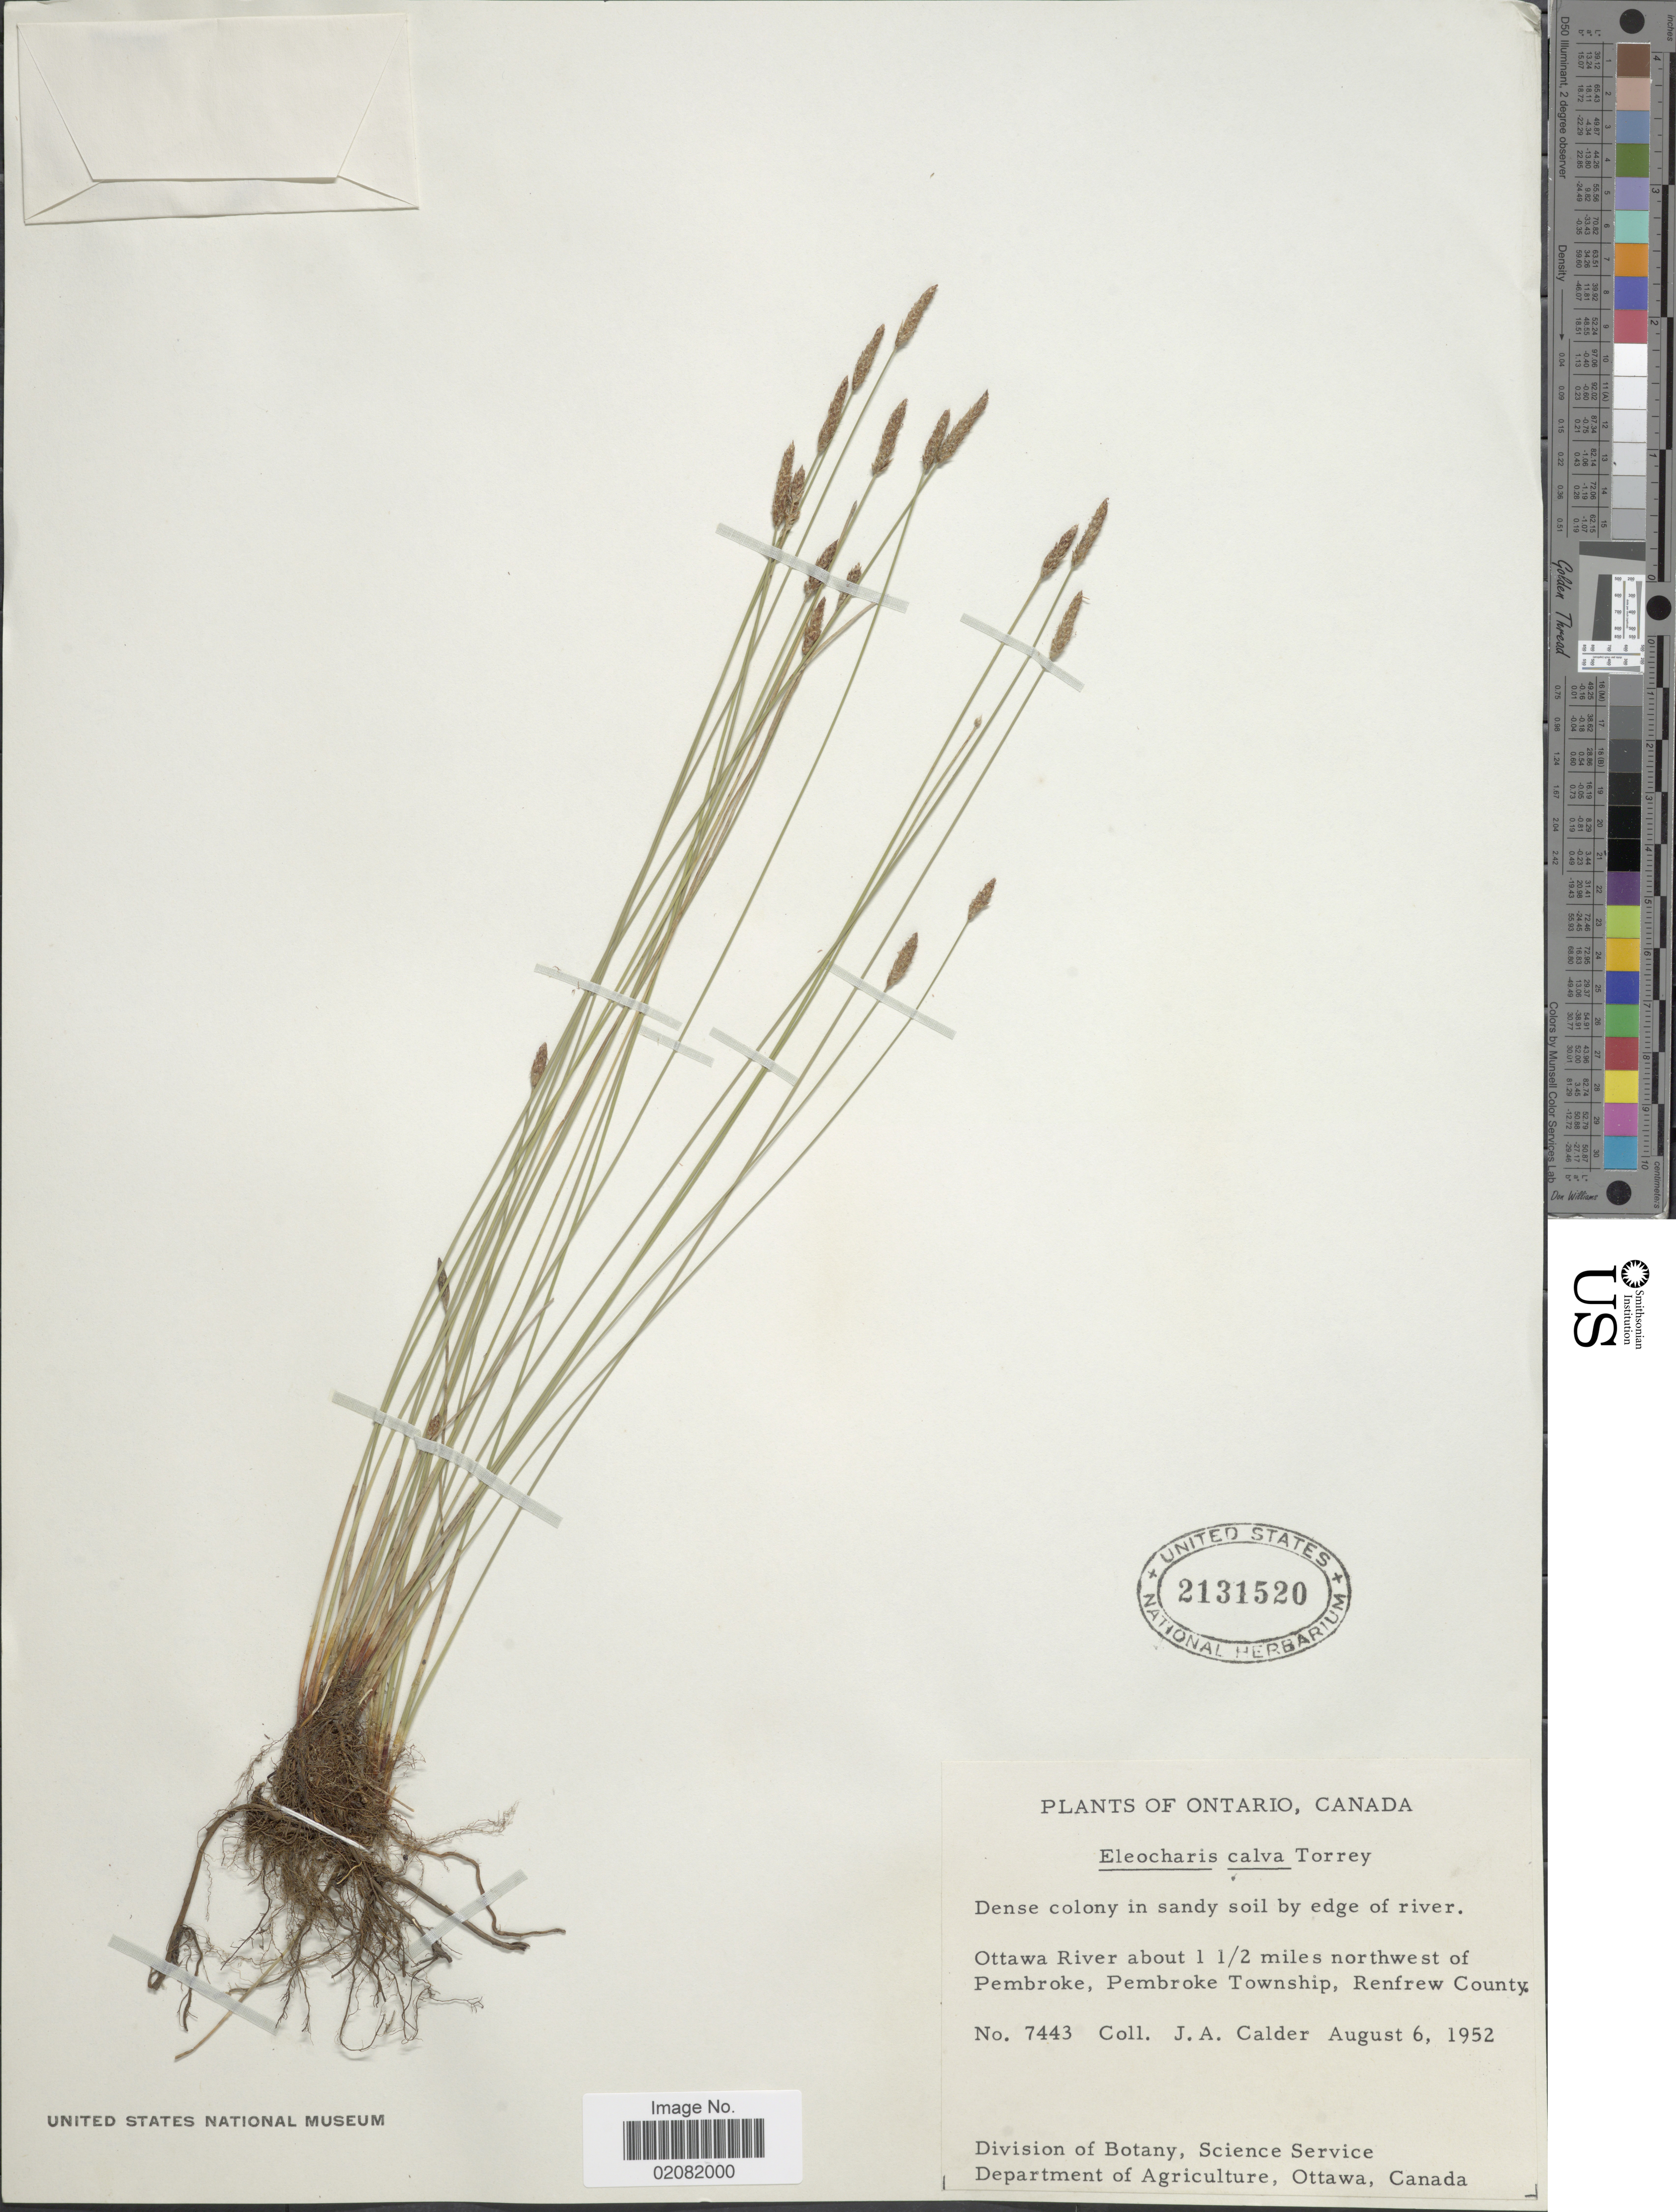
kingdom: Plantae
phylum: Tracheophyta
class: Liliopsida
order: Poales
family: Cyperaceae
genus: Eleocharis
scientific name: Eleocharis erythropoda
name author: Steud.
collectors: J. A. Calder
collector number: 7443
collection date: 1952-08-06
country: Canada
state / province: Ontario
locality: Dense colony in sandy soil by edge of river. Ottawa River about 1½ miles northwest of Pembroke, Pembroke Township, Renfrew County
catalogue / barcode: US 2131520